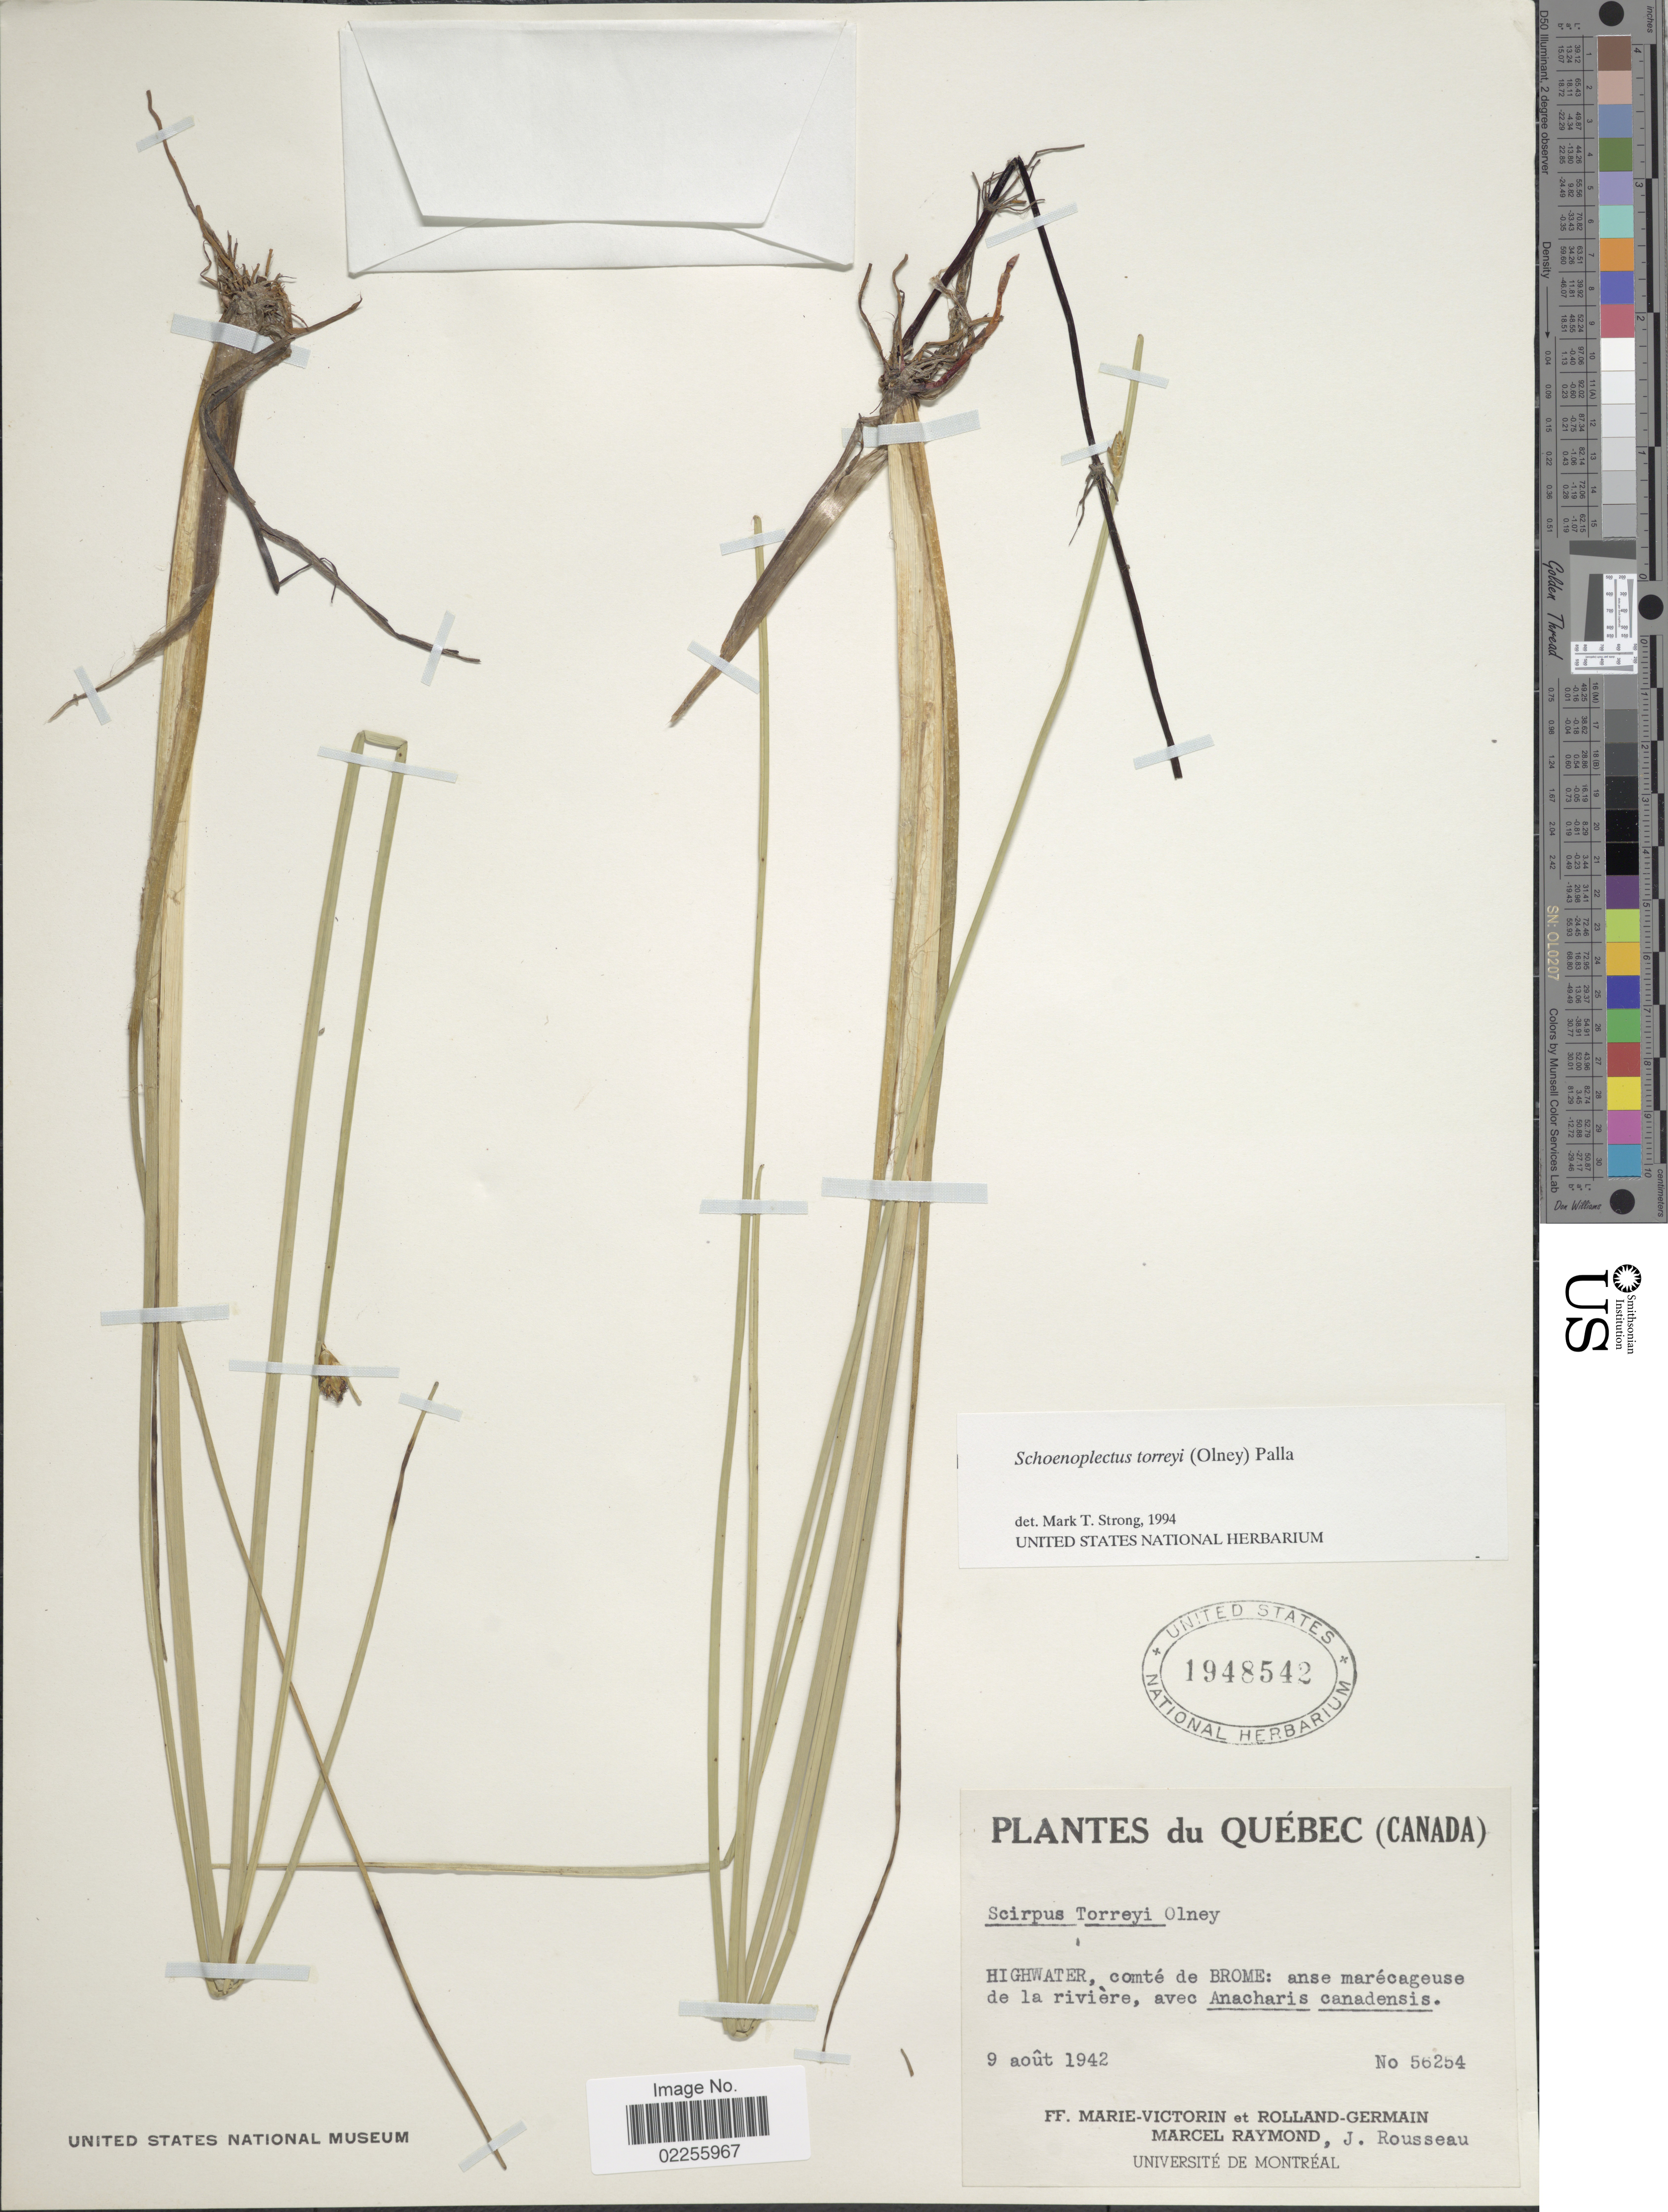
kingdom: Plantae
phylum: Tracheophyta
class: Liliopsida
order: Poales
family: Cyperaceae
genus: Schoenoplectus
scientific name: Schoenoplectus torreyi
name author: (Olney) Palla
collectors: F. Marie-Victorin, Rolland-Germain, M. Raymond & J. Rousseau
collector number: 56254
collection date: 1942-08-09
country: Canada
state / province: Quebec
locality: Highwater, comté de Brome: anse marécaguese de la rivière, avec Anacharis canadensis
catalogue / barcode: US 1948542